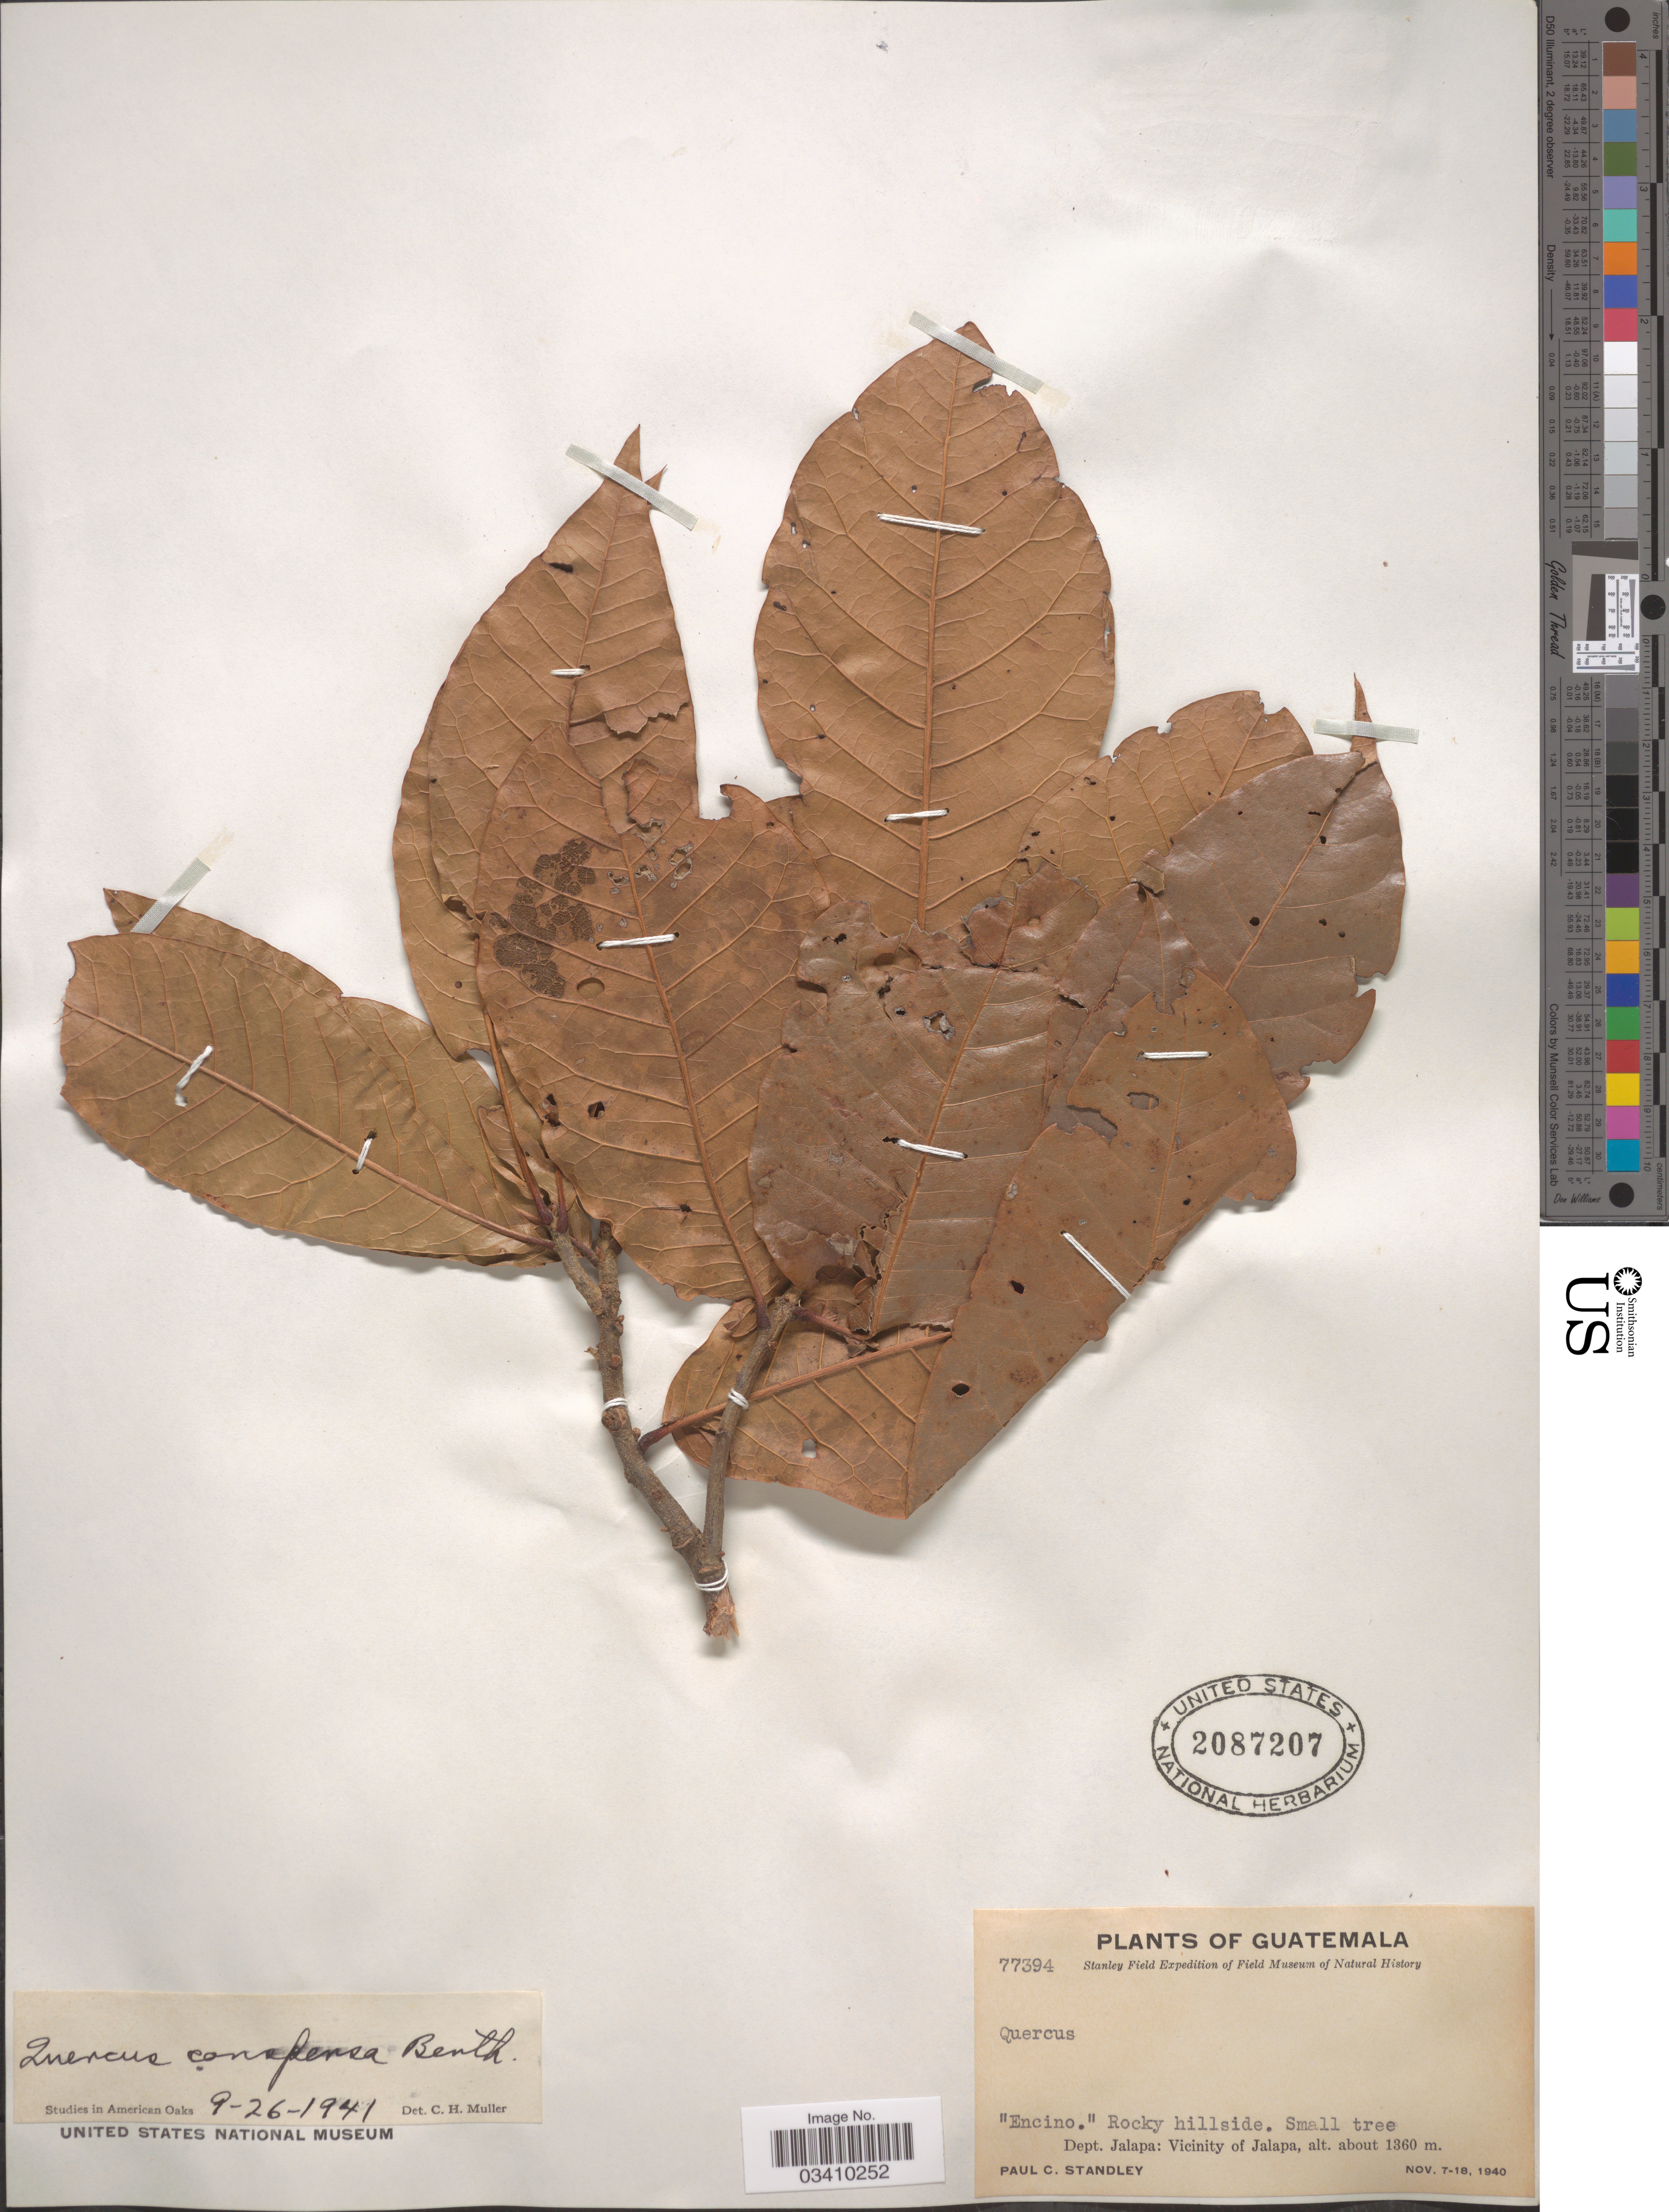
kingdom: Plantae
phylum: Tracheophyta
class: Magnoliopsida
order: Fagales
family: Fagaceae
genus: Quercus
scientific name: Quercus conspersa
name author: Benth.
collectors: P. C. Standley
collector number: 77394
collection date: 1940-11-07/1940-11-18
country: Guatemala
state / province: Jalapa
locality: Dept. Jalapa: Vicinity of Jalapa.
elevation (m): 1360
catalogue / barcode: US 2087207